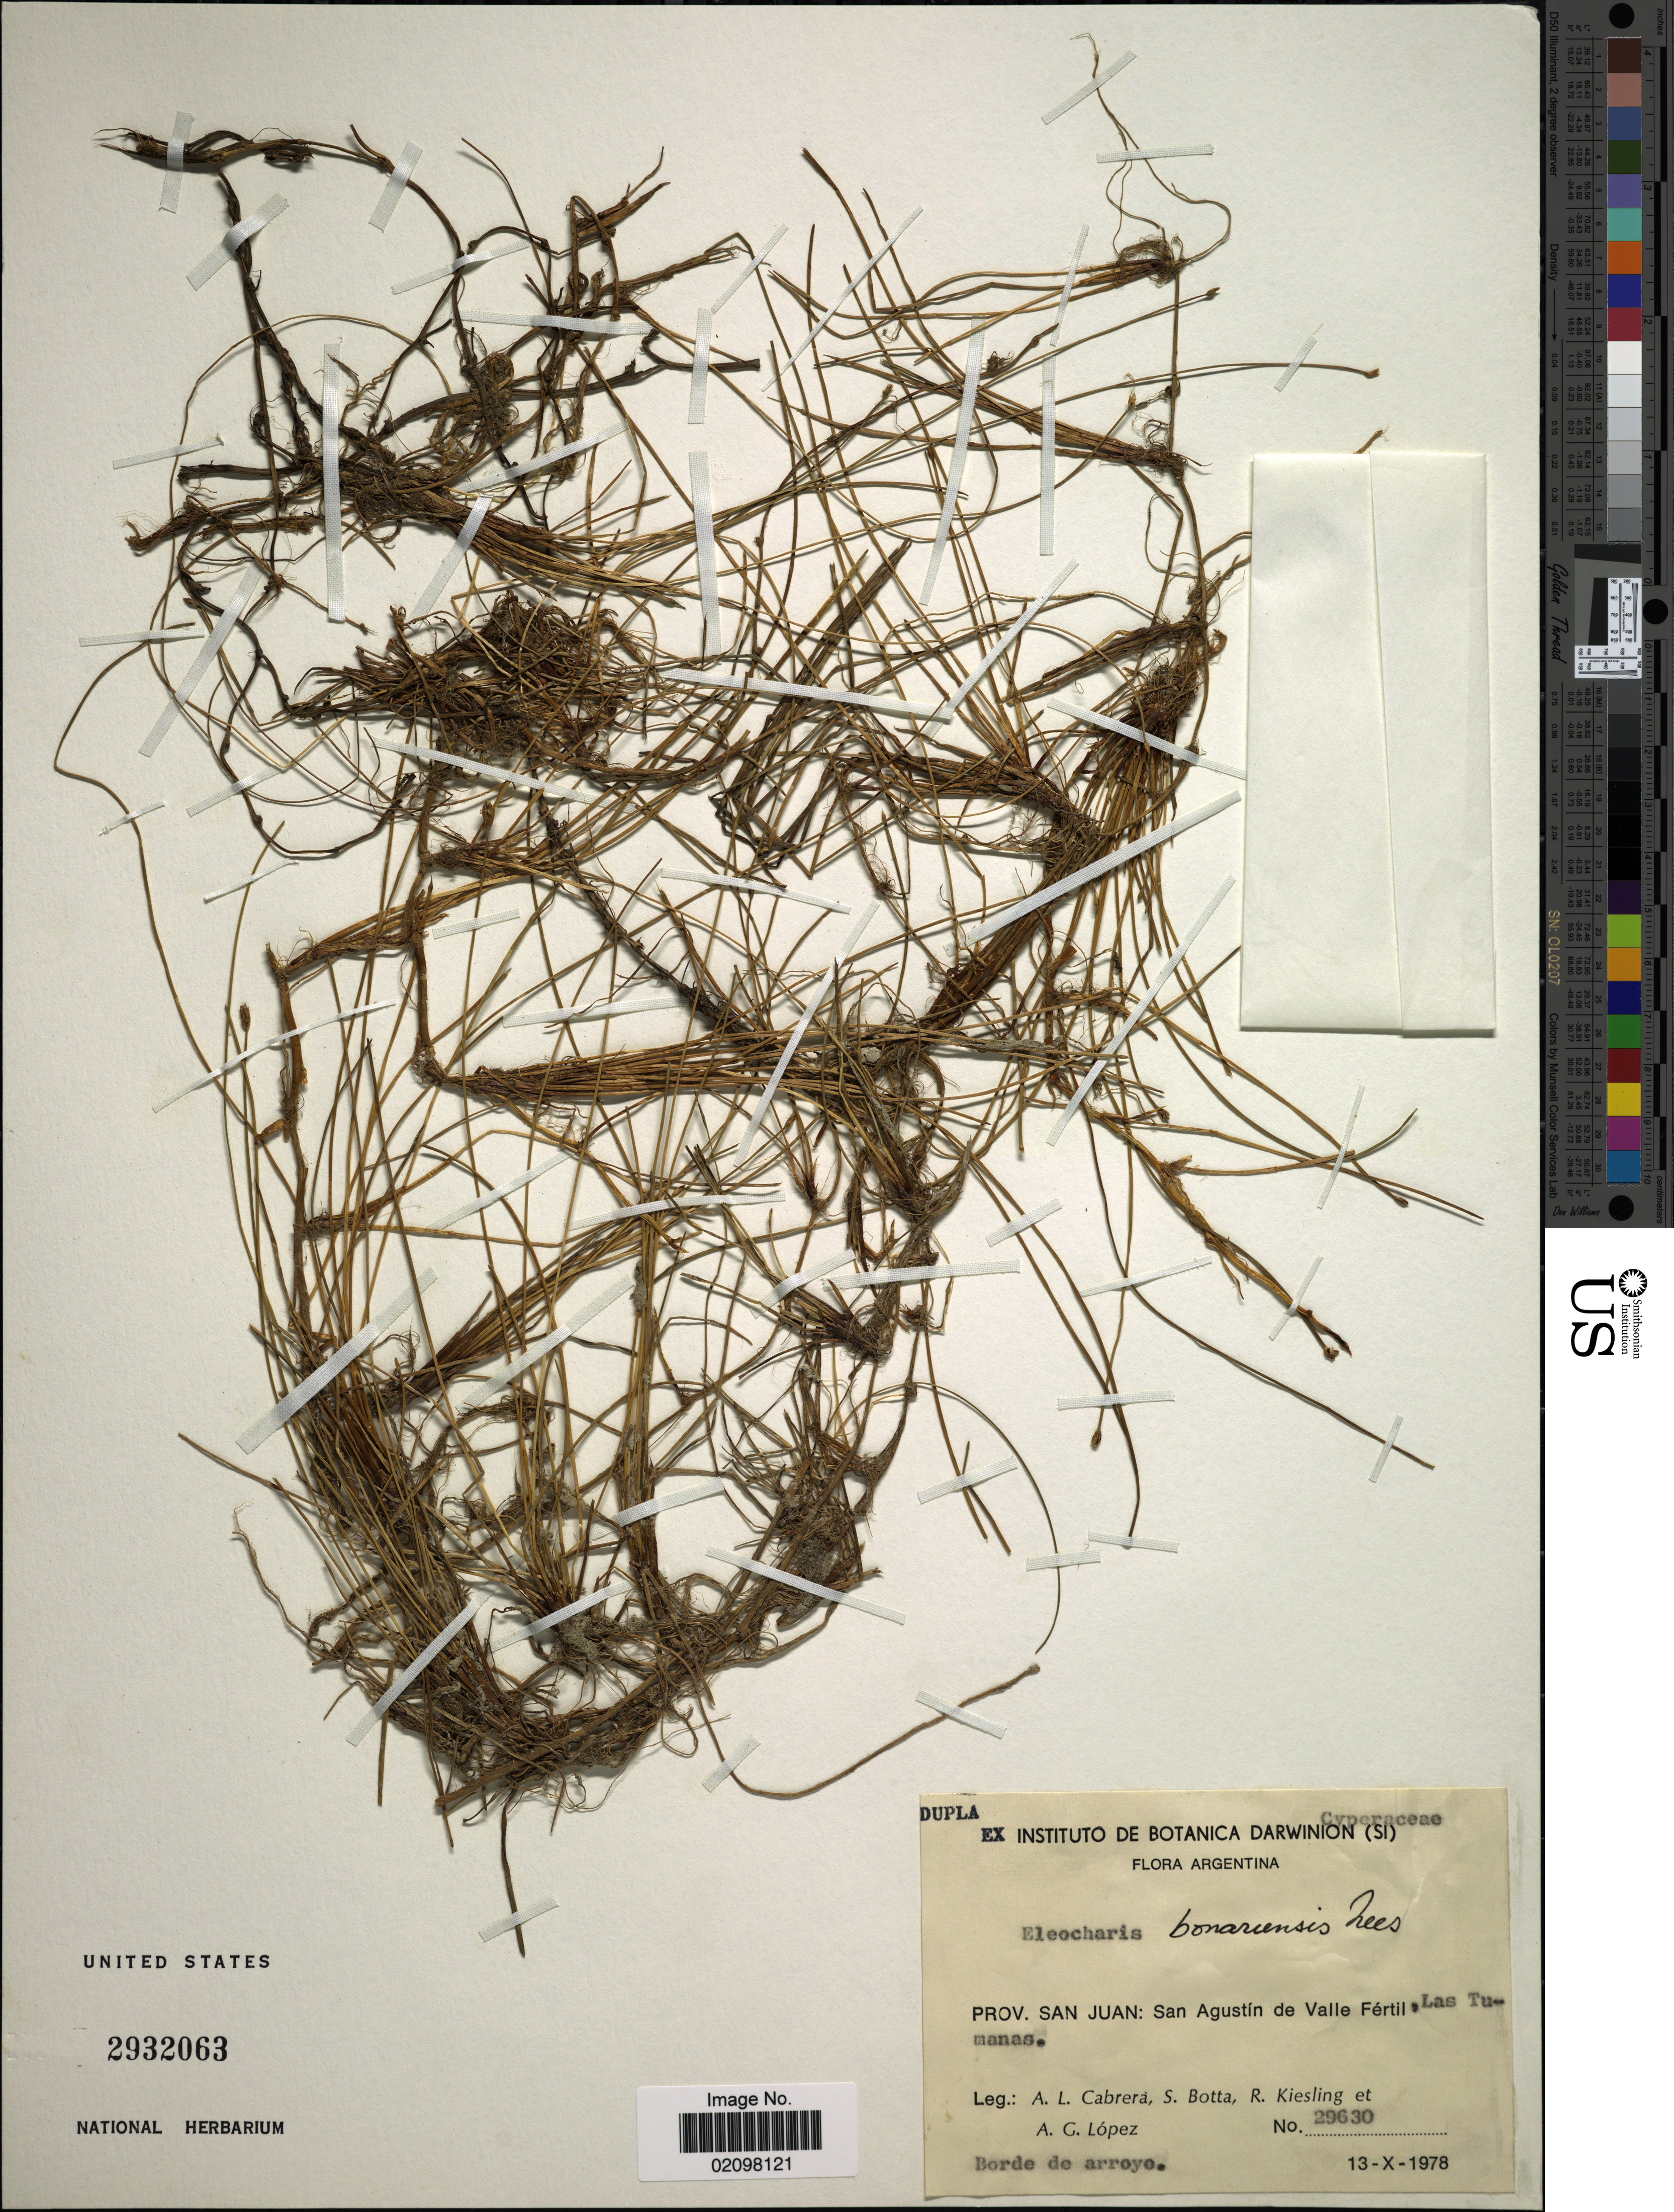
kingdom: Plantae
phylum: Tracheophyta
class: Liliopsida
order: Poales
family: Cyperaceae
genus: Eleocharis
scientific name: Eleocharis bonariensis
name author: Nees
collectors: A. L. Cabrera, S. Botta, R. Kiesling & A. G. Lopez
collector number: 29630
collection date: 1978-10-13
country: Argentina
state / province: San Juan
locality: San Agustín de Valle Fértil, Las Tumanas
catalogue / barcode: US 2932063